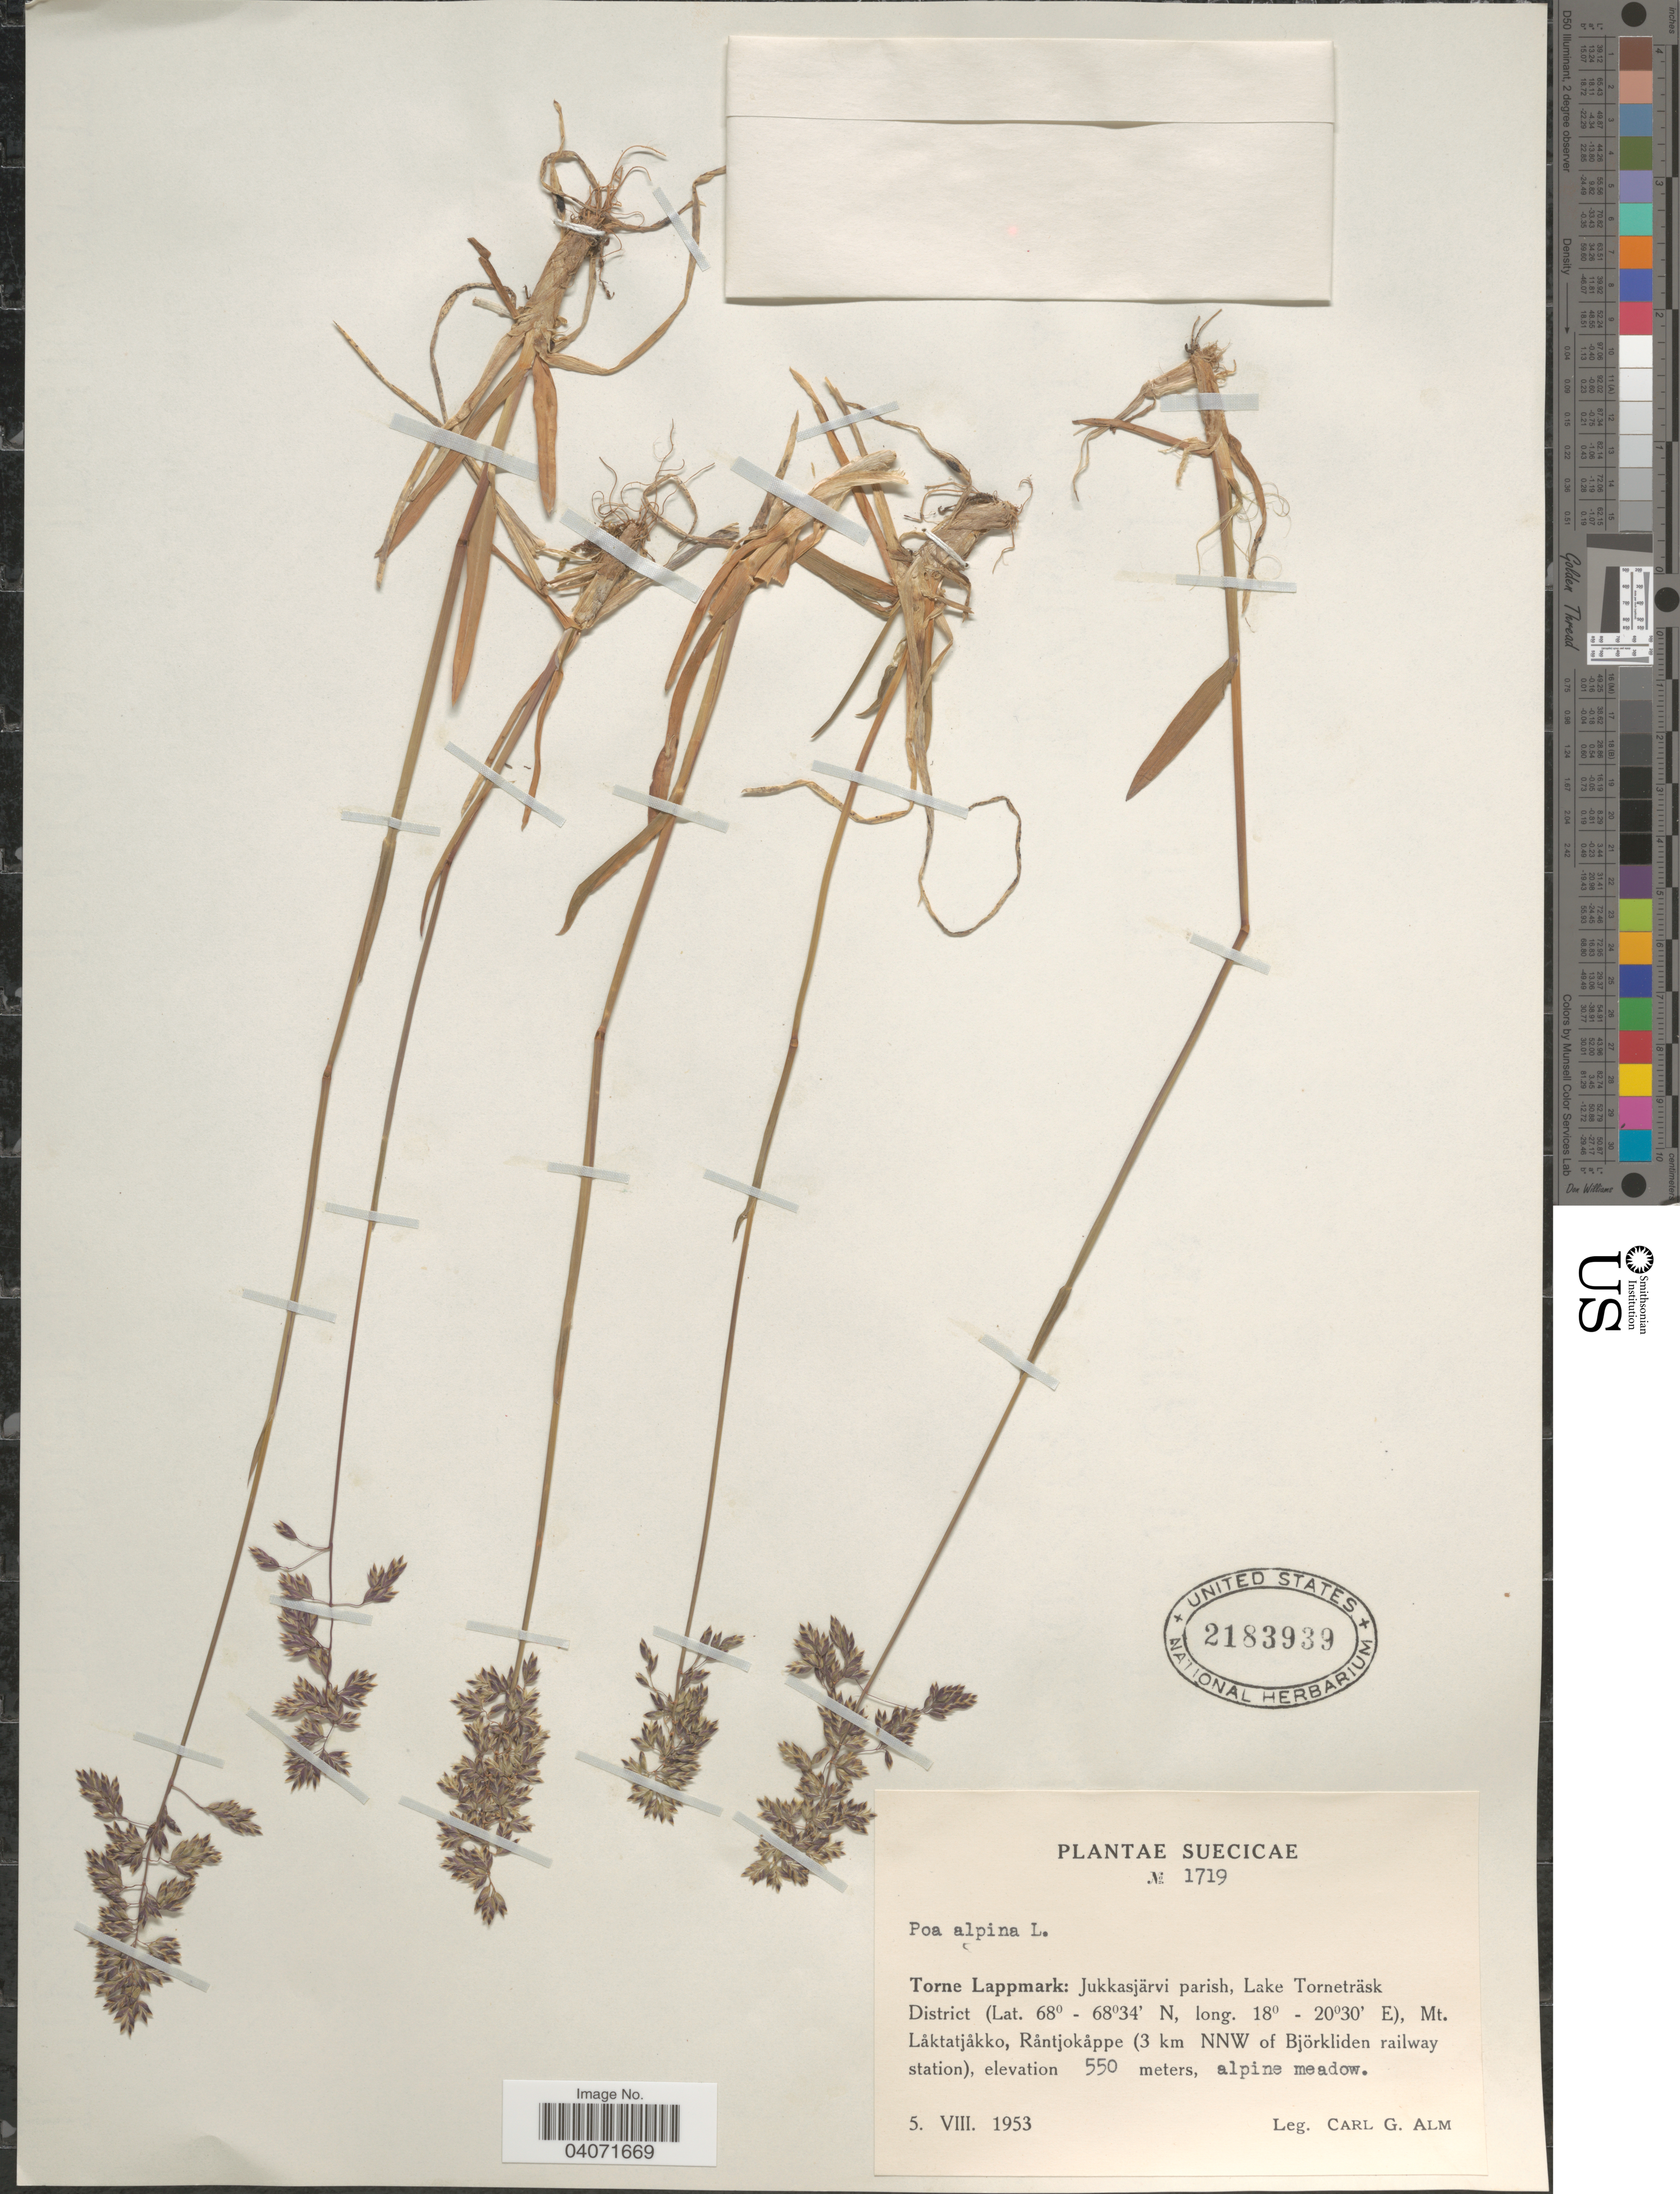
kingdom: Plantae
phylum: Tracheophyta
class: Liliopsida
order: Poales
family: Poaceae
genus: Poa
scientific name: Poa alpina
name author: L.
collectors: C. G. Alm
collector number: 1719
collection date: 1953-08-05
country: Sweden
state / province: Norrbotten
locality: Suecicae. Torne Lappmark: Jukkasjärvi parish, Lake Torneträsk District, Mt. Låktatjåkko, Råntjokåppe (3 km NNW of Björkliden railway station).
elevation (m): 550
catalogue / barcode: US 2183939